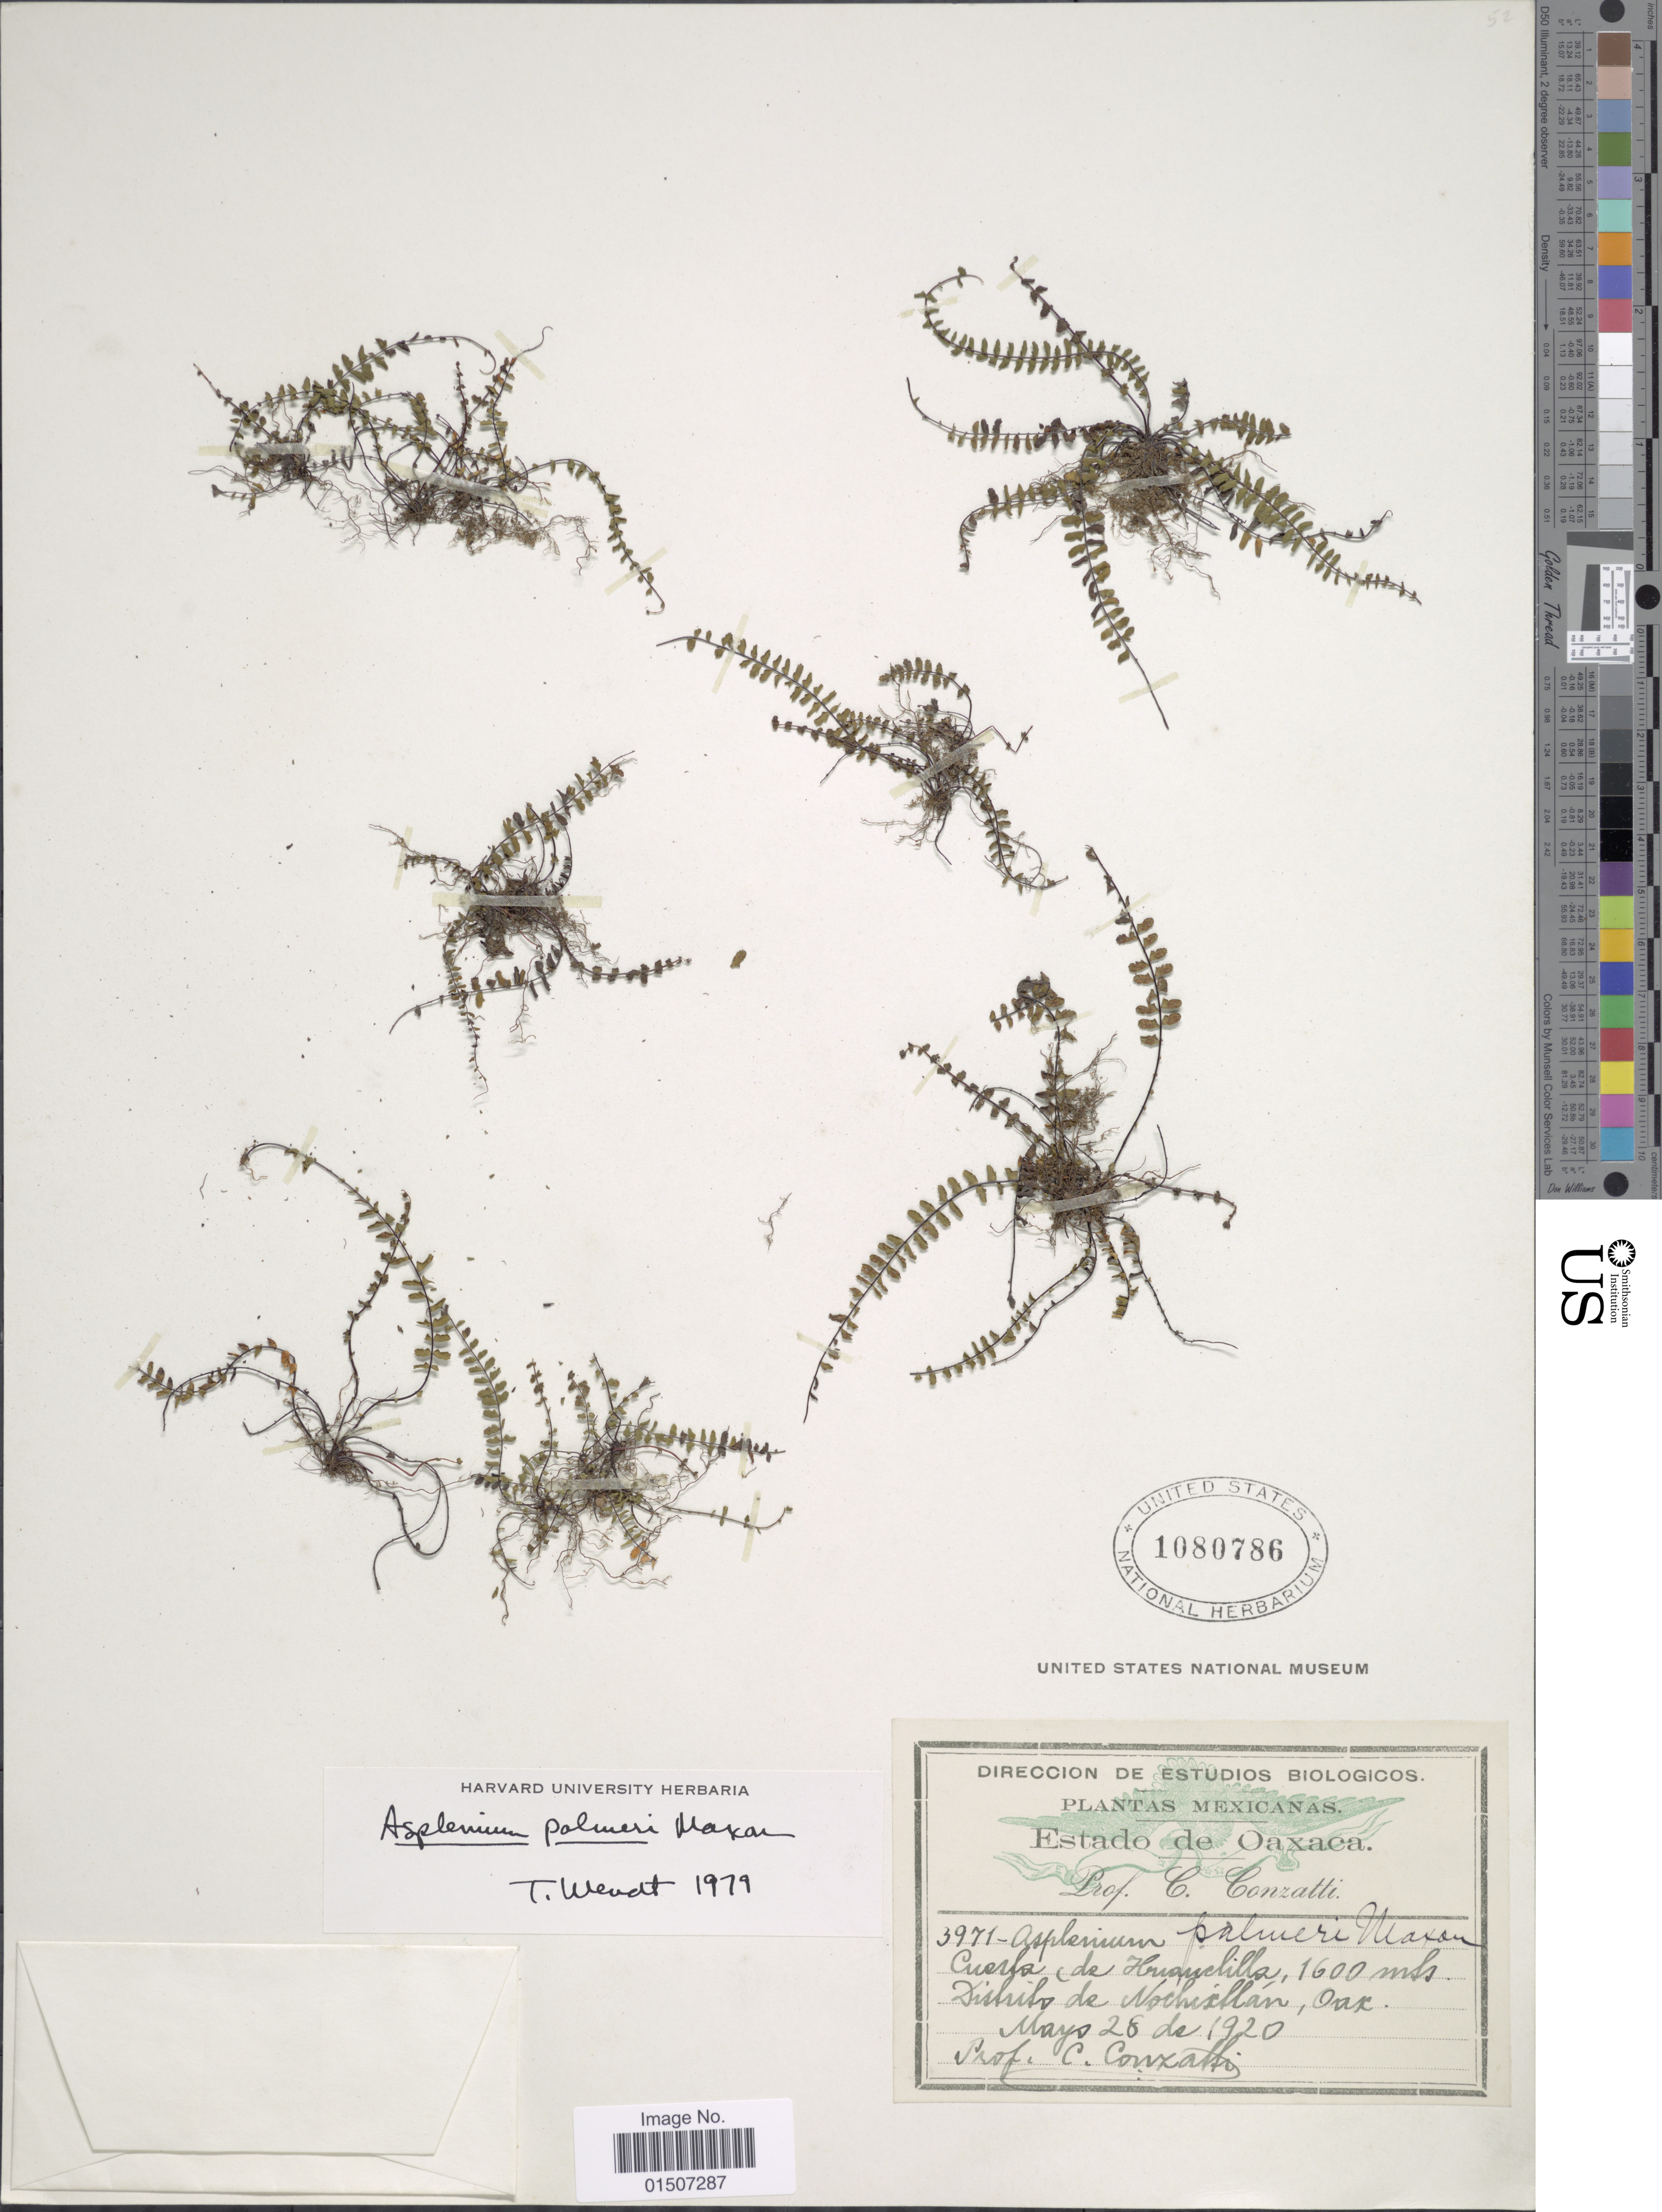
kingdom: Plantae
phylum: Tracheophyta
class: Polypodiopsida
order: Polypodiales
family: Aspleniaceae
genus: Asplenium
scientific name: Asplenium palmeri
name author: Maxon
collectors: C. Conzatti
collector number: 3971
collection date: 1920-05-28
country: Mexico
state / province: Oaxaca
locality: Cerro San Blas. Huauclilla, Distrito de Nochixtlan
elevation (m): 1600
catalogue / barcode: US 1080786